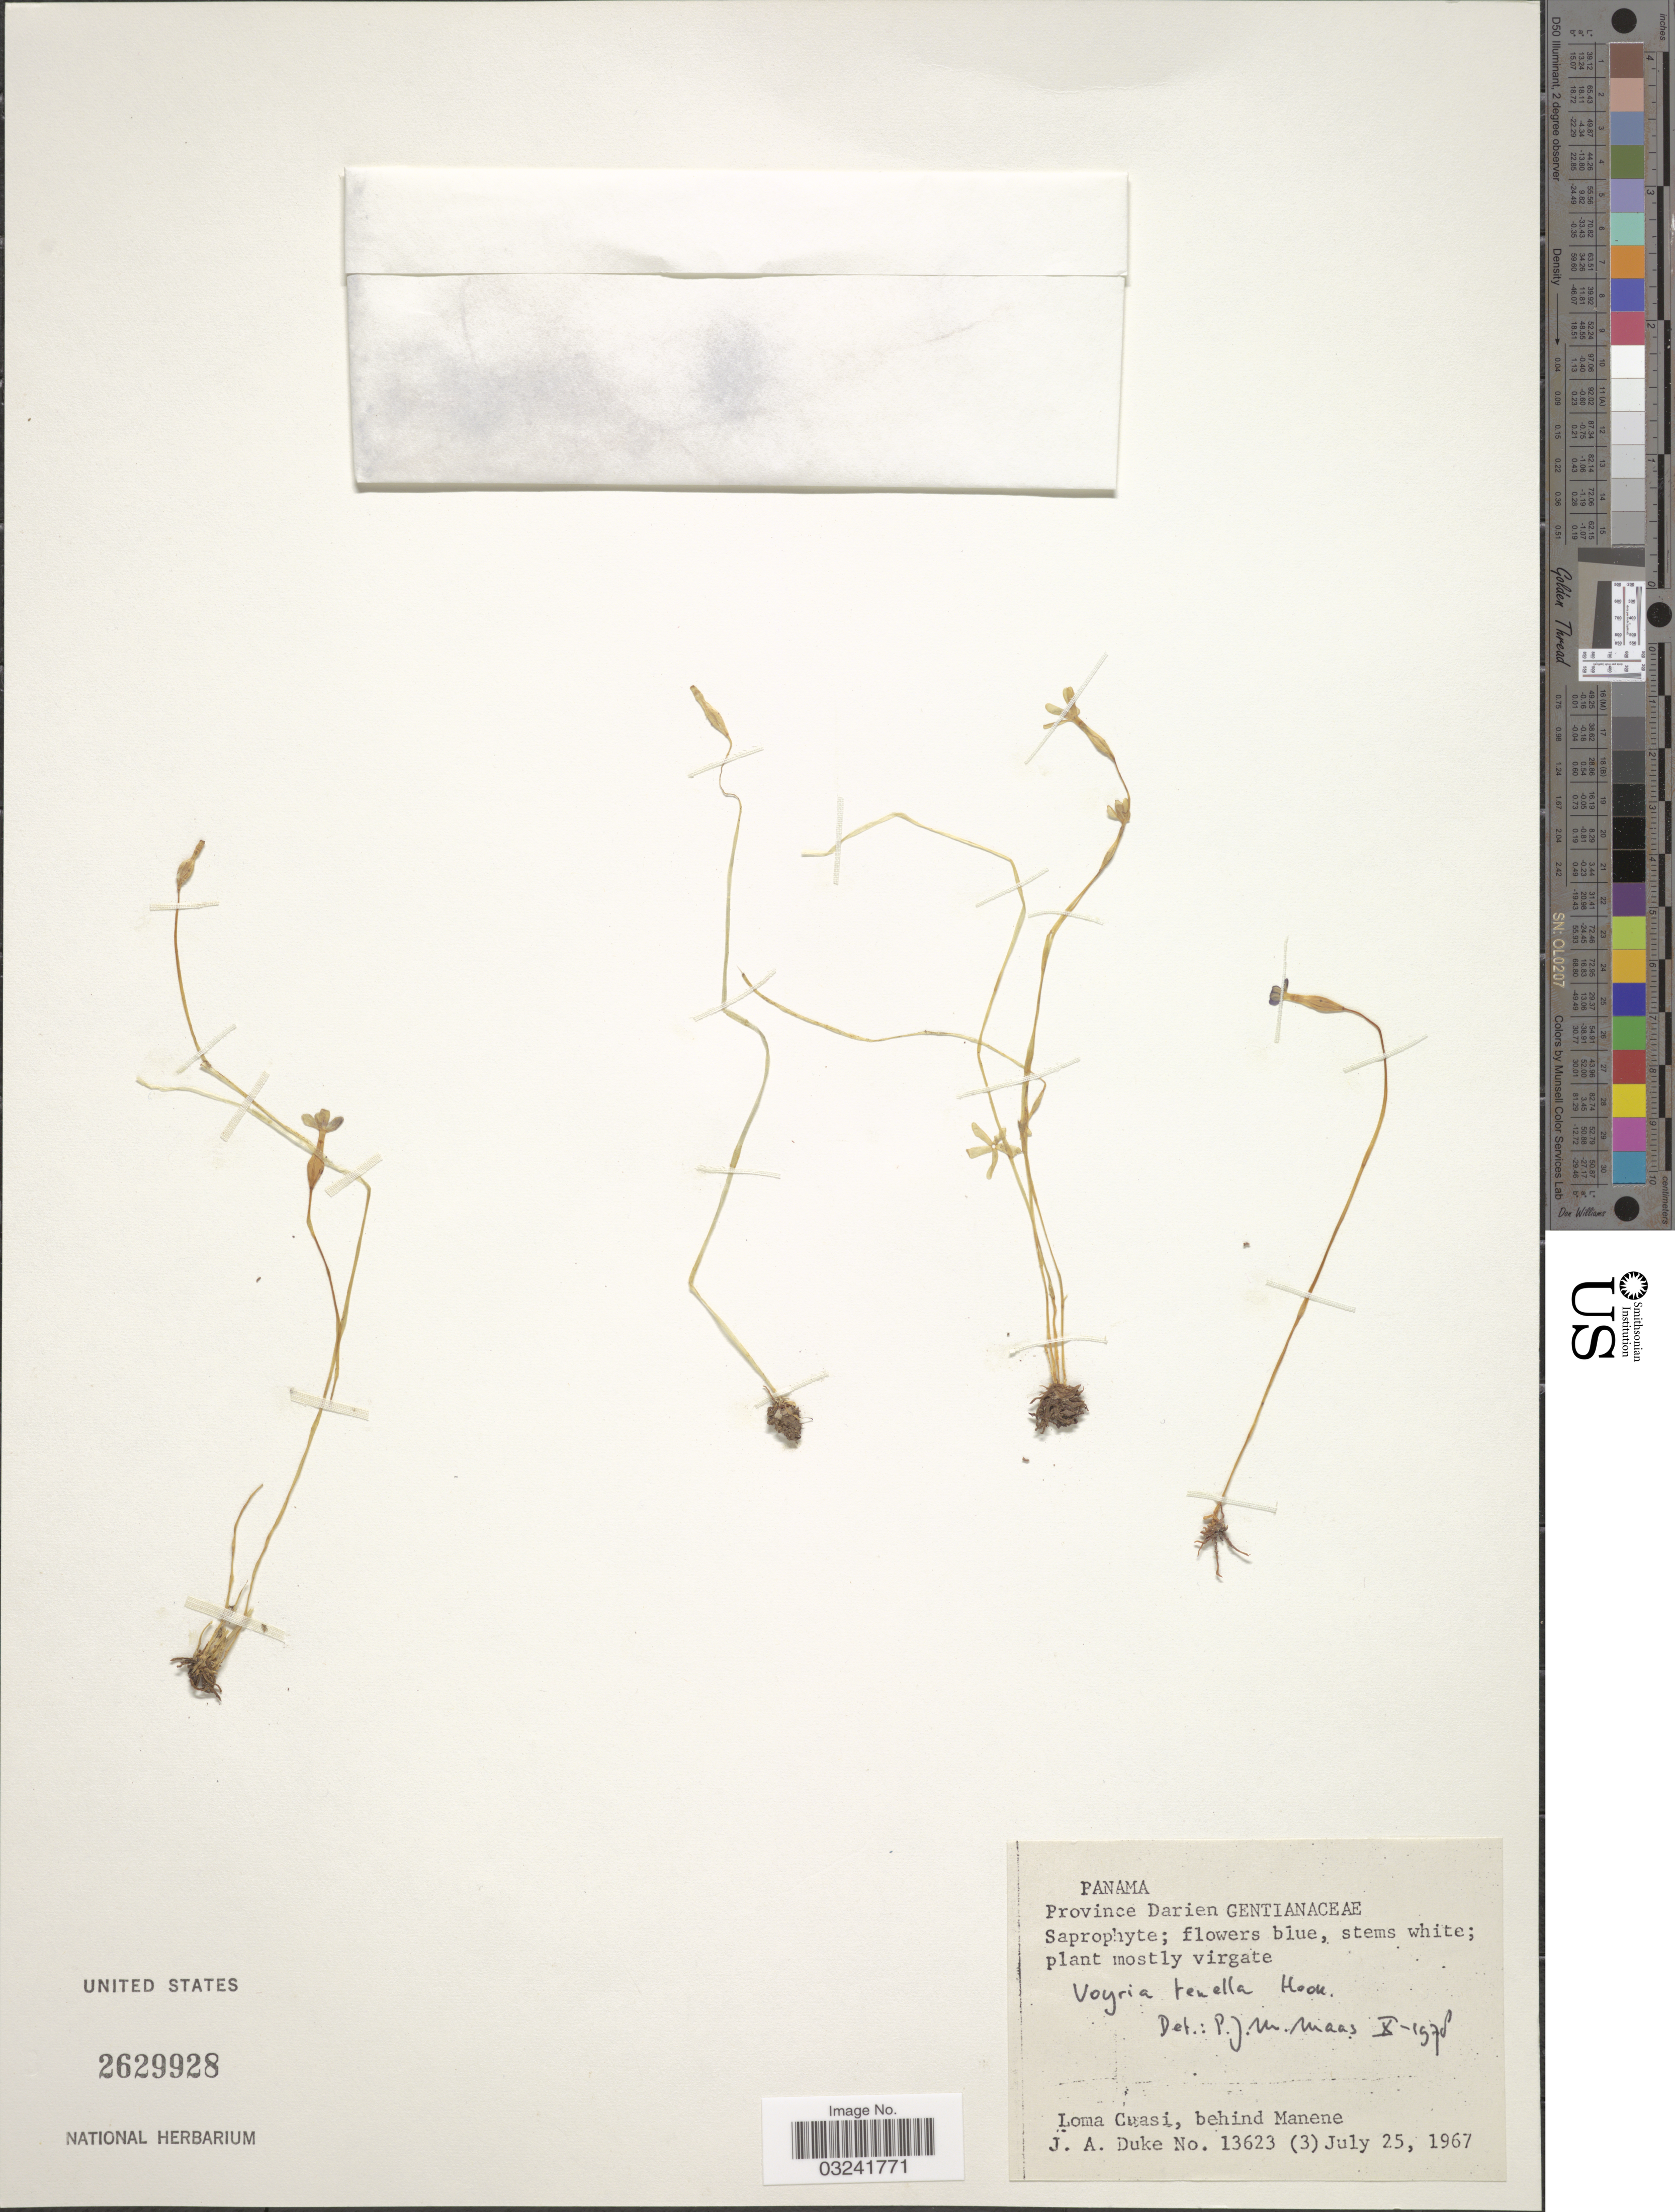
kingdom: Plantae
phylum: Tracheophyta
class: Magnoliopsida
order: Gentianales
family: Gentianaceae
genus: Voyria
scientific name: Voyria tenella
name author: Guilding ex Hook.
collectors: J. A. Duke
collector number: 13623(3)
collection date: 1967-07-25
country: Panama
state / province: Darién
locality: Loma Cuasi, behind Manene.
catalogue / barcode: US 2629928